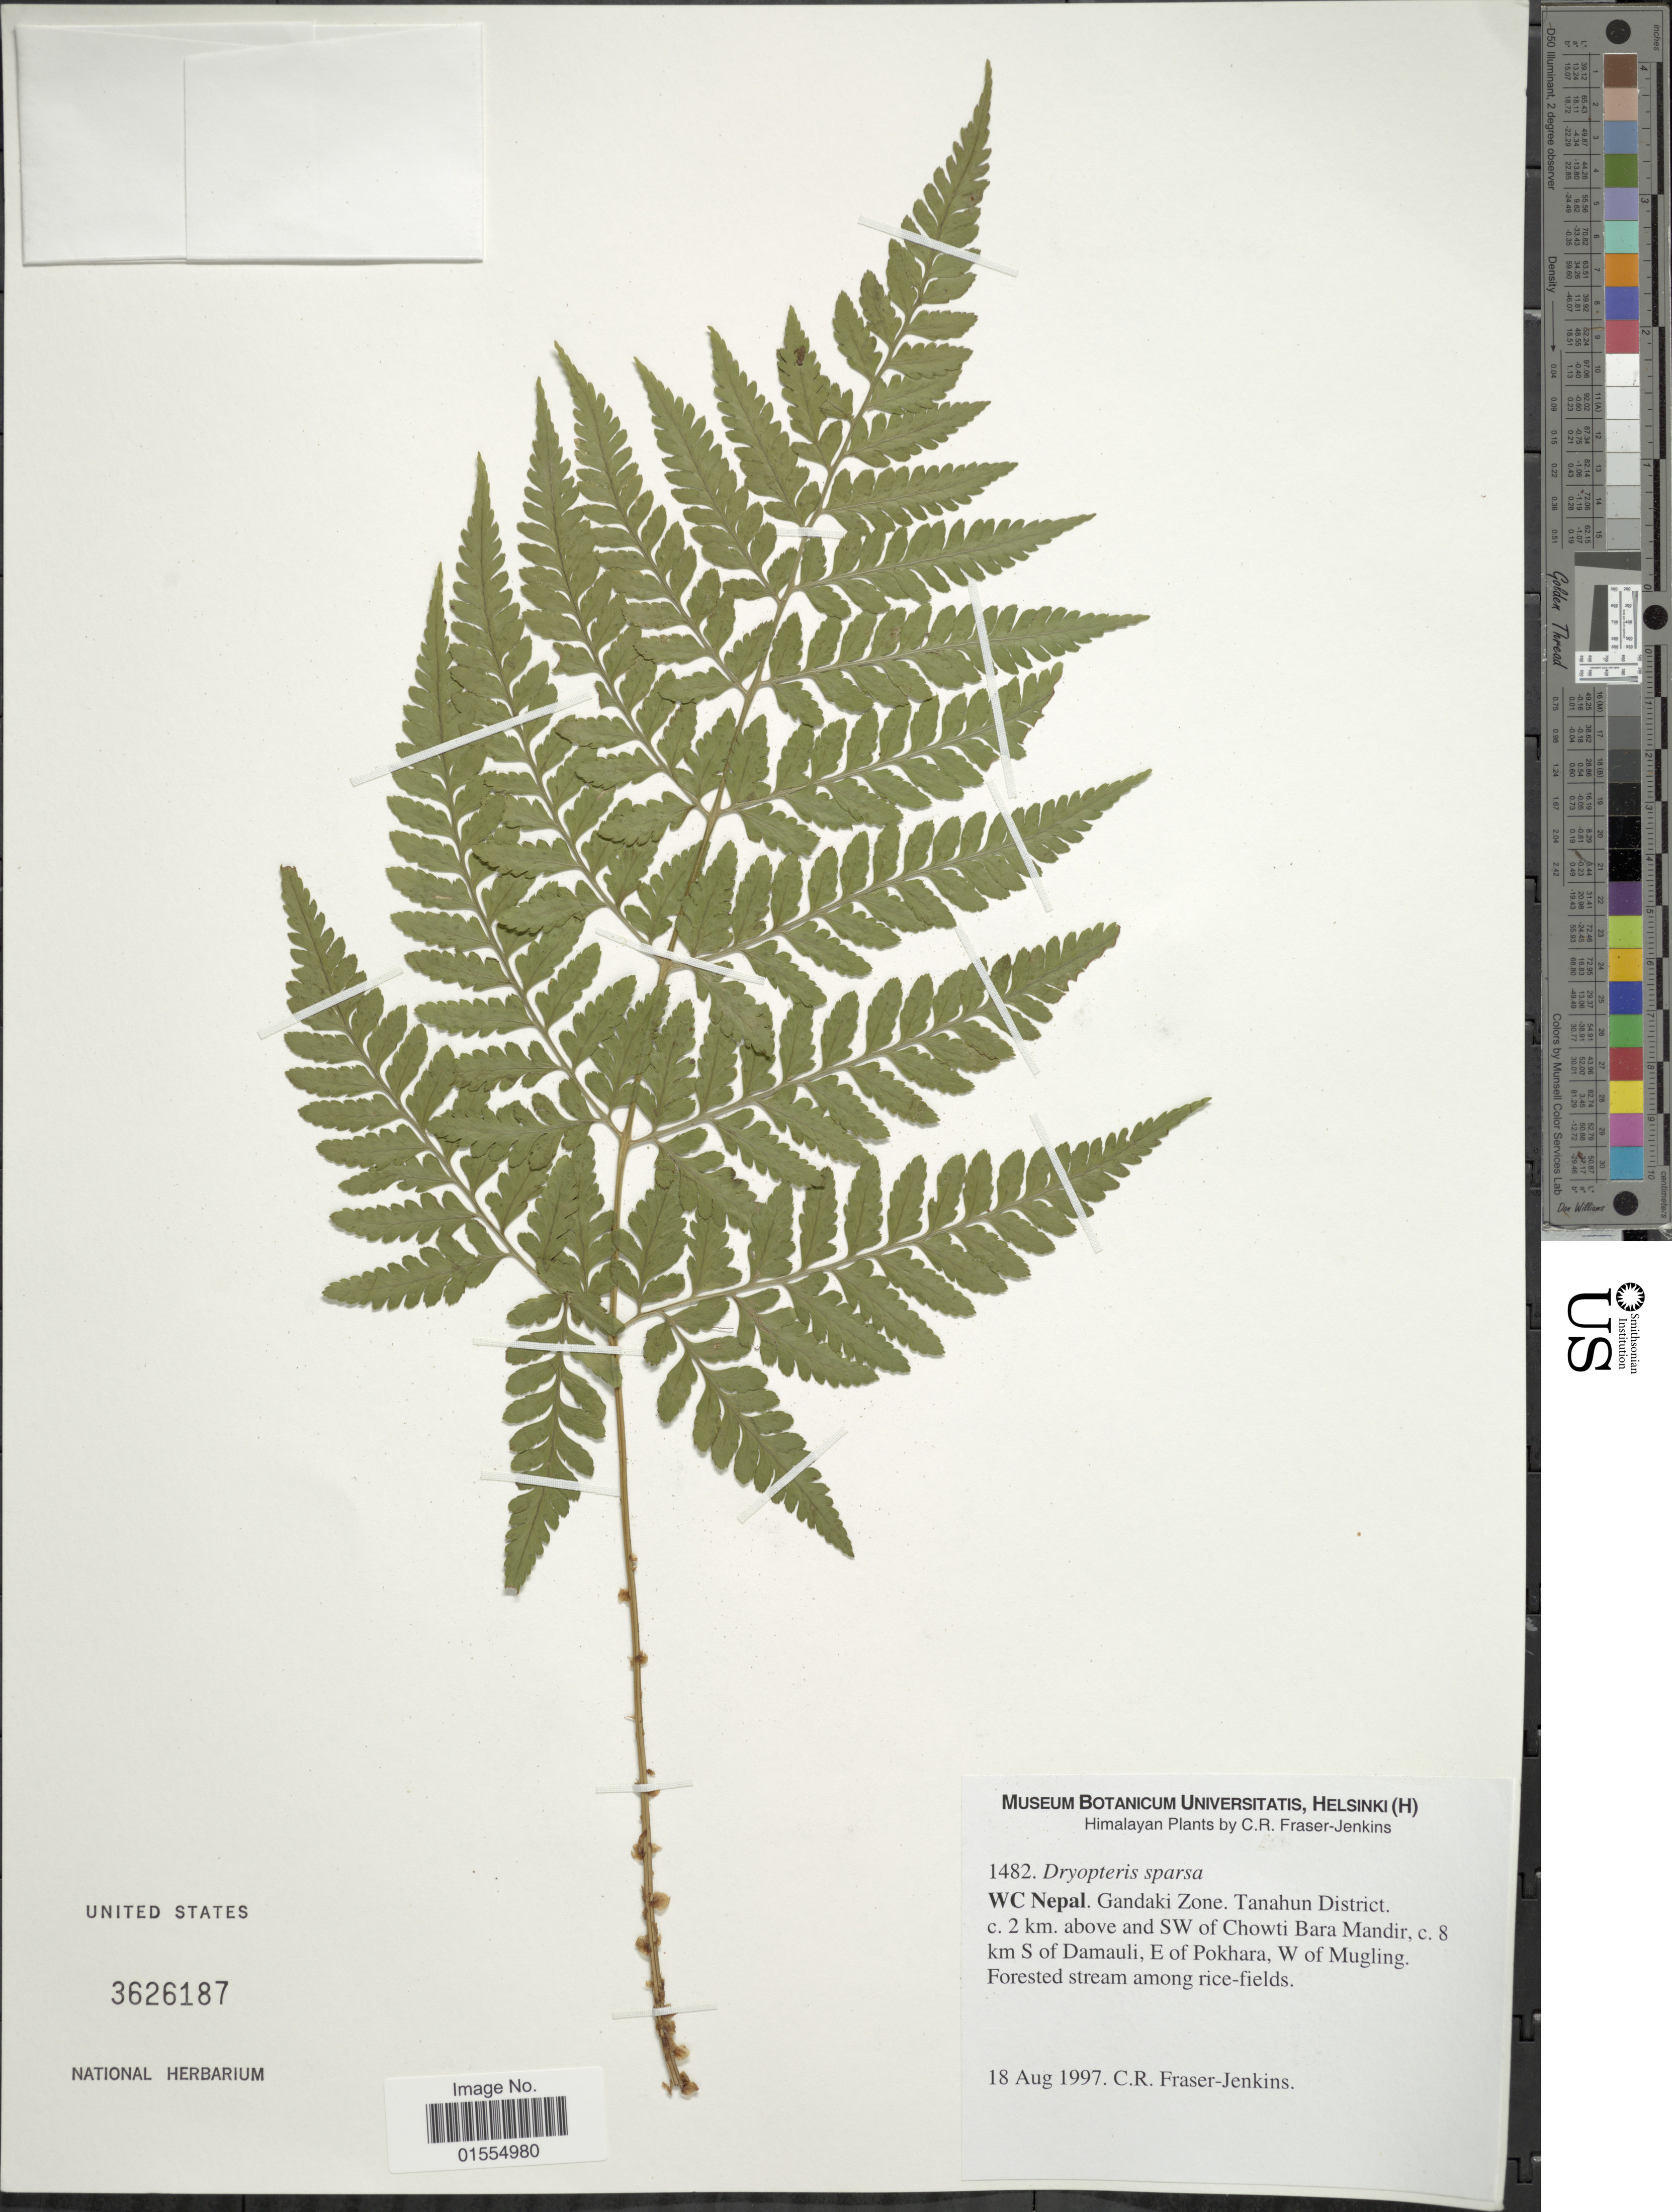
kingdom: Plantae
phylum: Tracheophyta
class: Polypodiopsida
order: Polypodiales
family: Dryopteridaceae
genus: Dryopteris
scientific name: Dryopteris sparsa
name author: (D. Don) Kuntze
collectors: C. R. Fraser-Jenkins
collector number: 1482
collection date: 1997-08-18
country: Nepal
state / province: Gandaki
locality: WC Nepal, Gandaki Zone, Tanahun District, c. 2 km. above and SW of Chowti Bara Mandir, c. 8 km S of Damauli, E of Pokhara, W of Mugling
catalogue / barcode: US 3626187